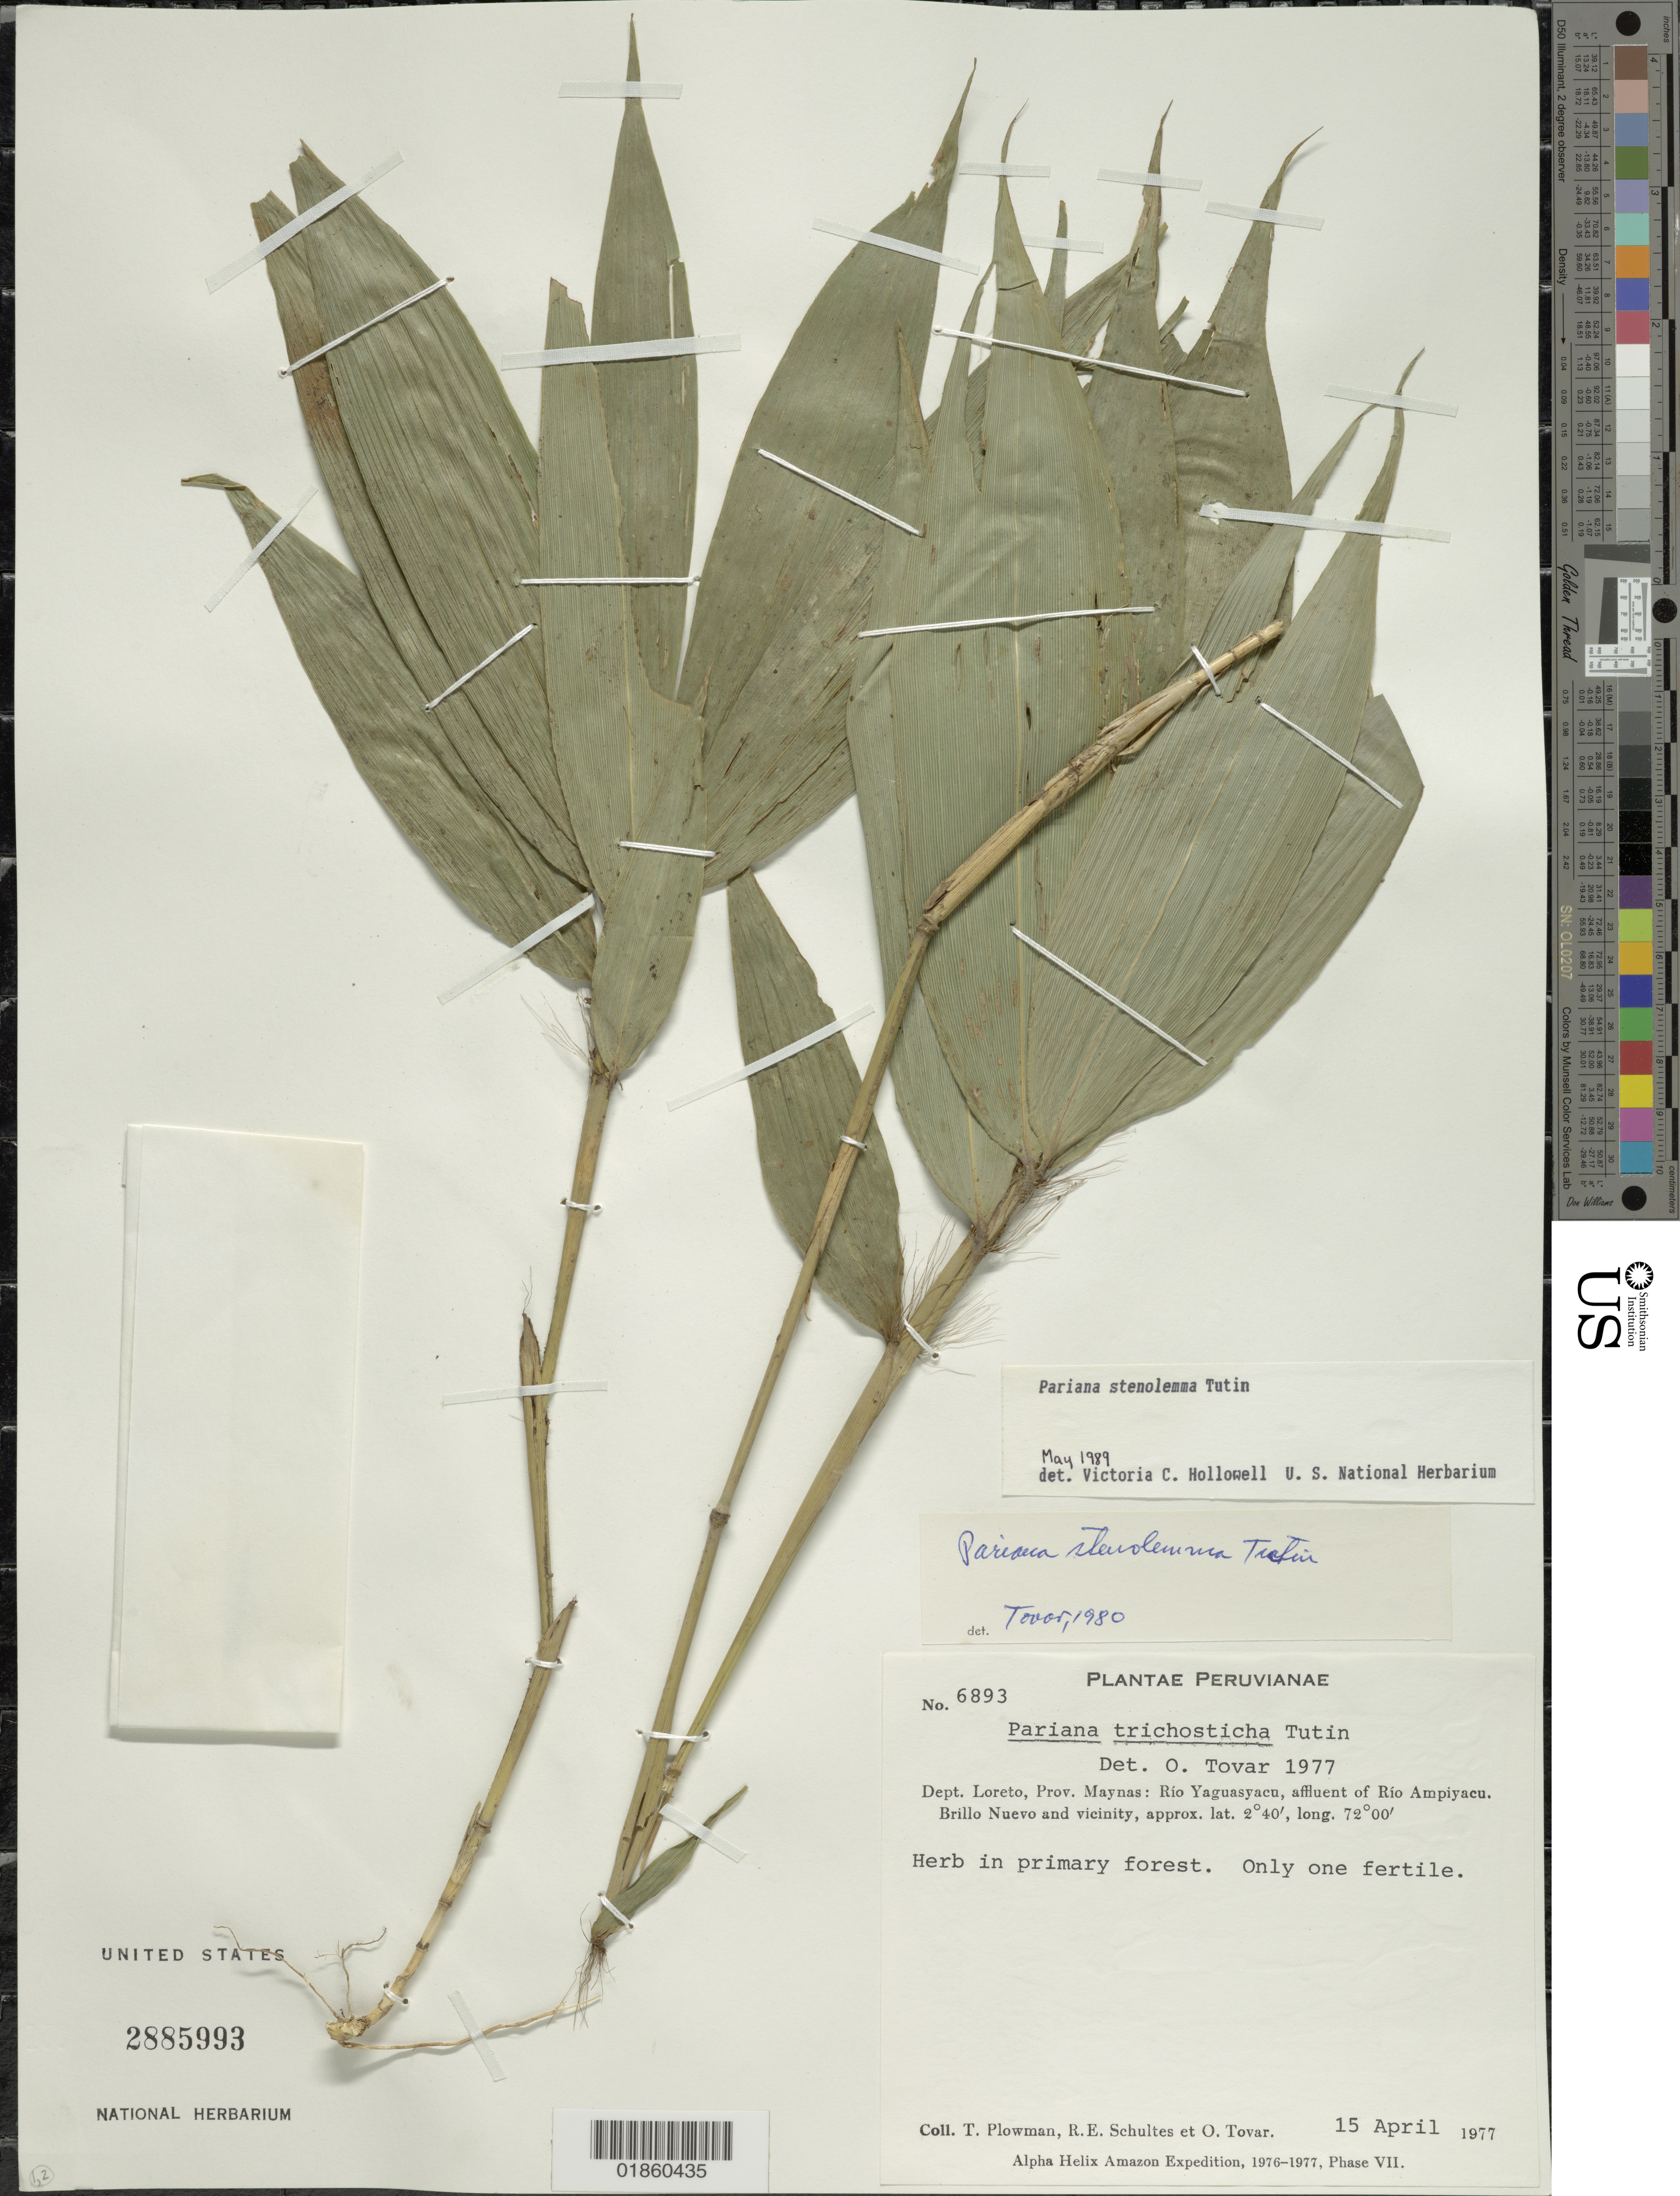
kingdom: Plantae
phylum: Tracheophyta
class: Liliopsida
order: Poales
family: Poaceae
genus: Pariana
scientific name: Pariana stenolemma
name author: Tutin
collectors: T. Plowman, R. E. Schultes & O. Tovar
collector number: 6893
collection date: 1977-04-15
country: Peru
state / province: Amazonas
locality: Prov. Maynas: Rio Yaguasyacu, affluent of Rio Ampiyaeu. Brillo Nuevo and vicinity.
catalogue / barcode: US 2885993